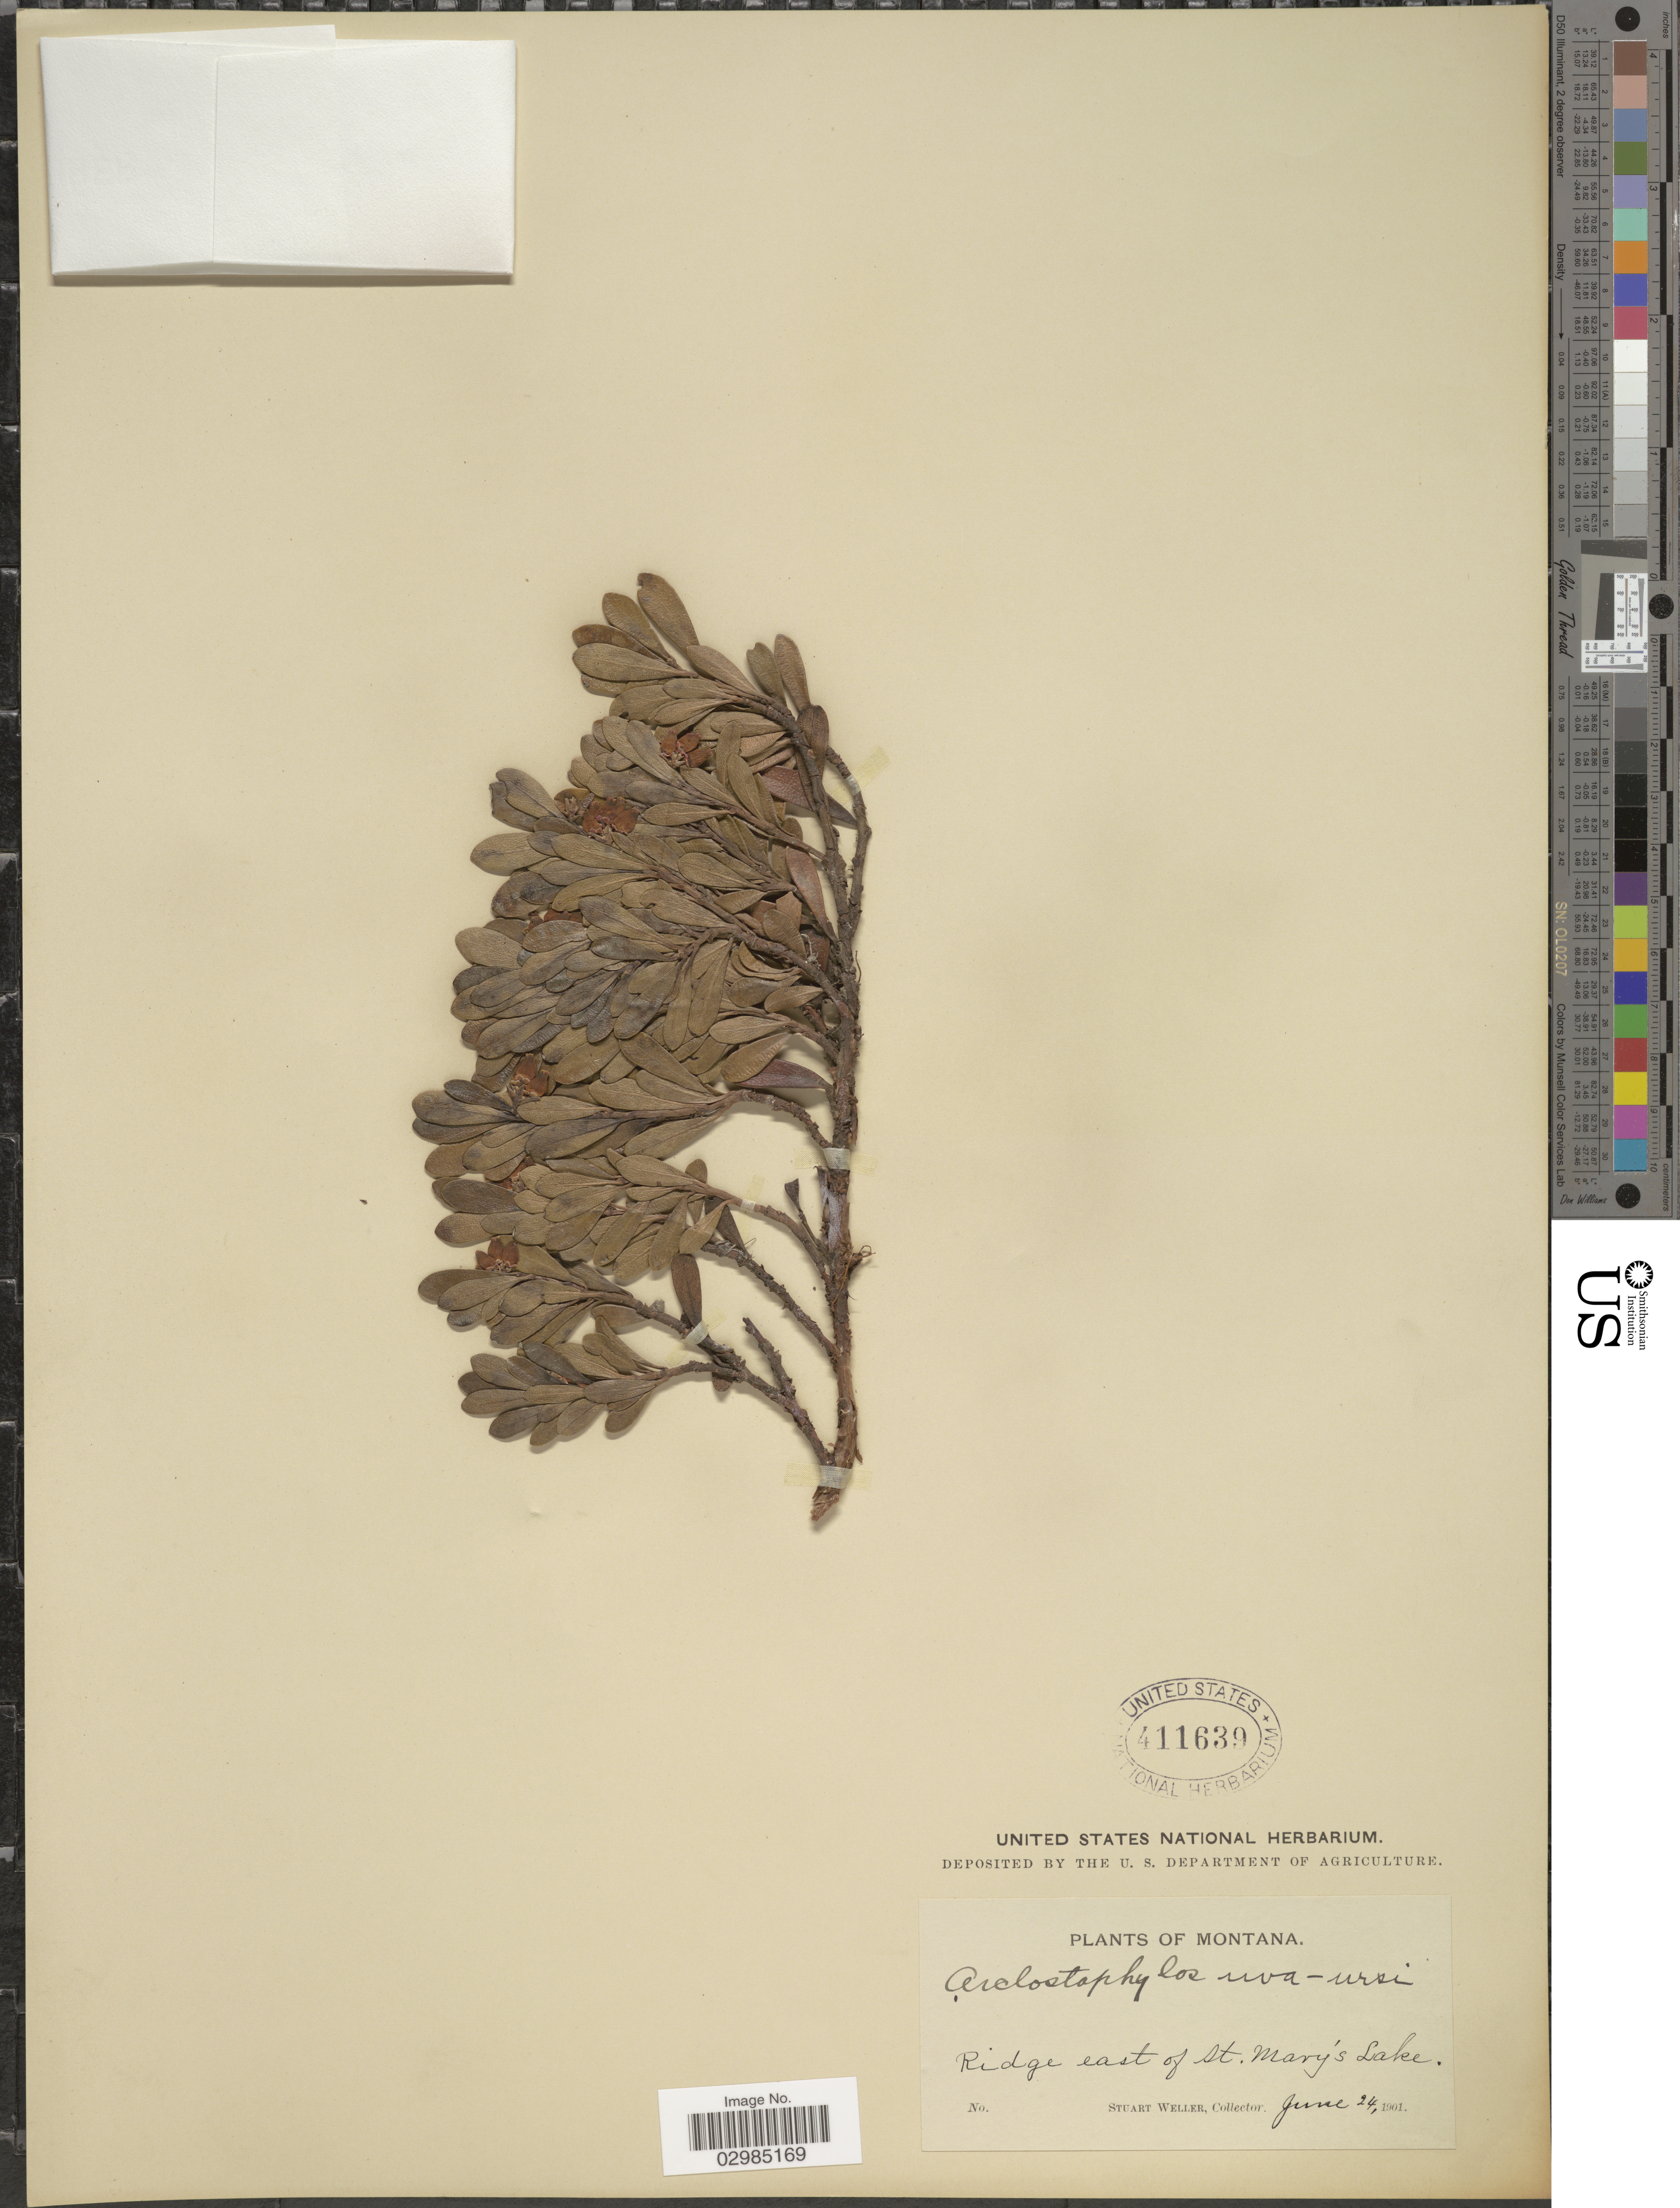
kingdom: Plantae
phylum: Tracheophyta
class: Magnoliopsida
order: Ericales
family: Ericaceae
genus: Arctostaphylos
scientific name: Arctostaphylos uva-ursi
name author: (L.) Spreng.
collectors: S. Weller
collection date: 1901-06-24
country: United States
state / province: Montana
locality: Ridge east of St. Mary's Lake.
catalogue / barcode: US 411639